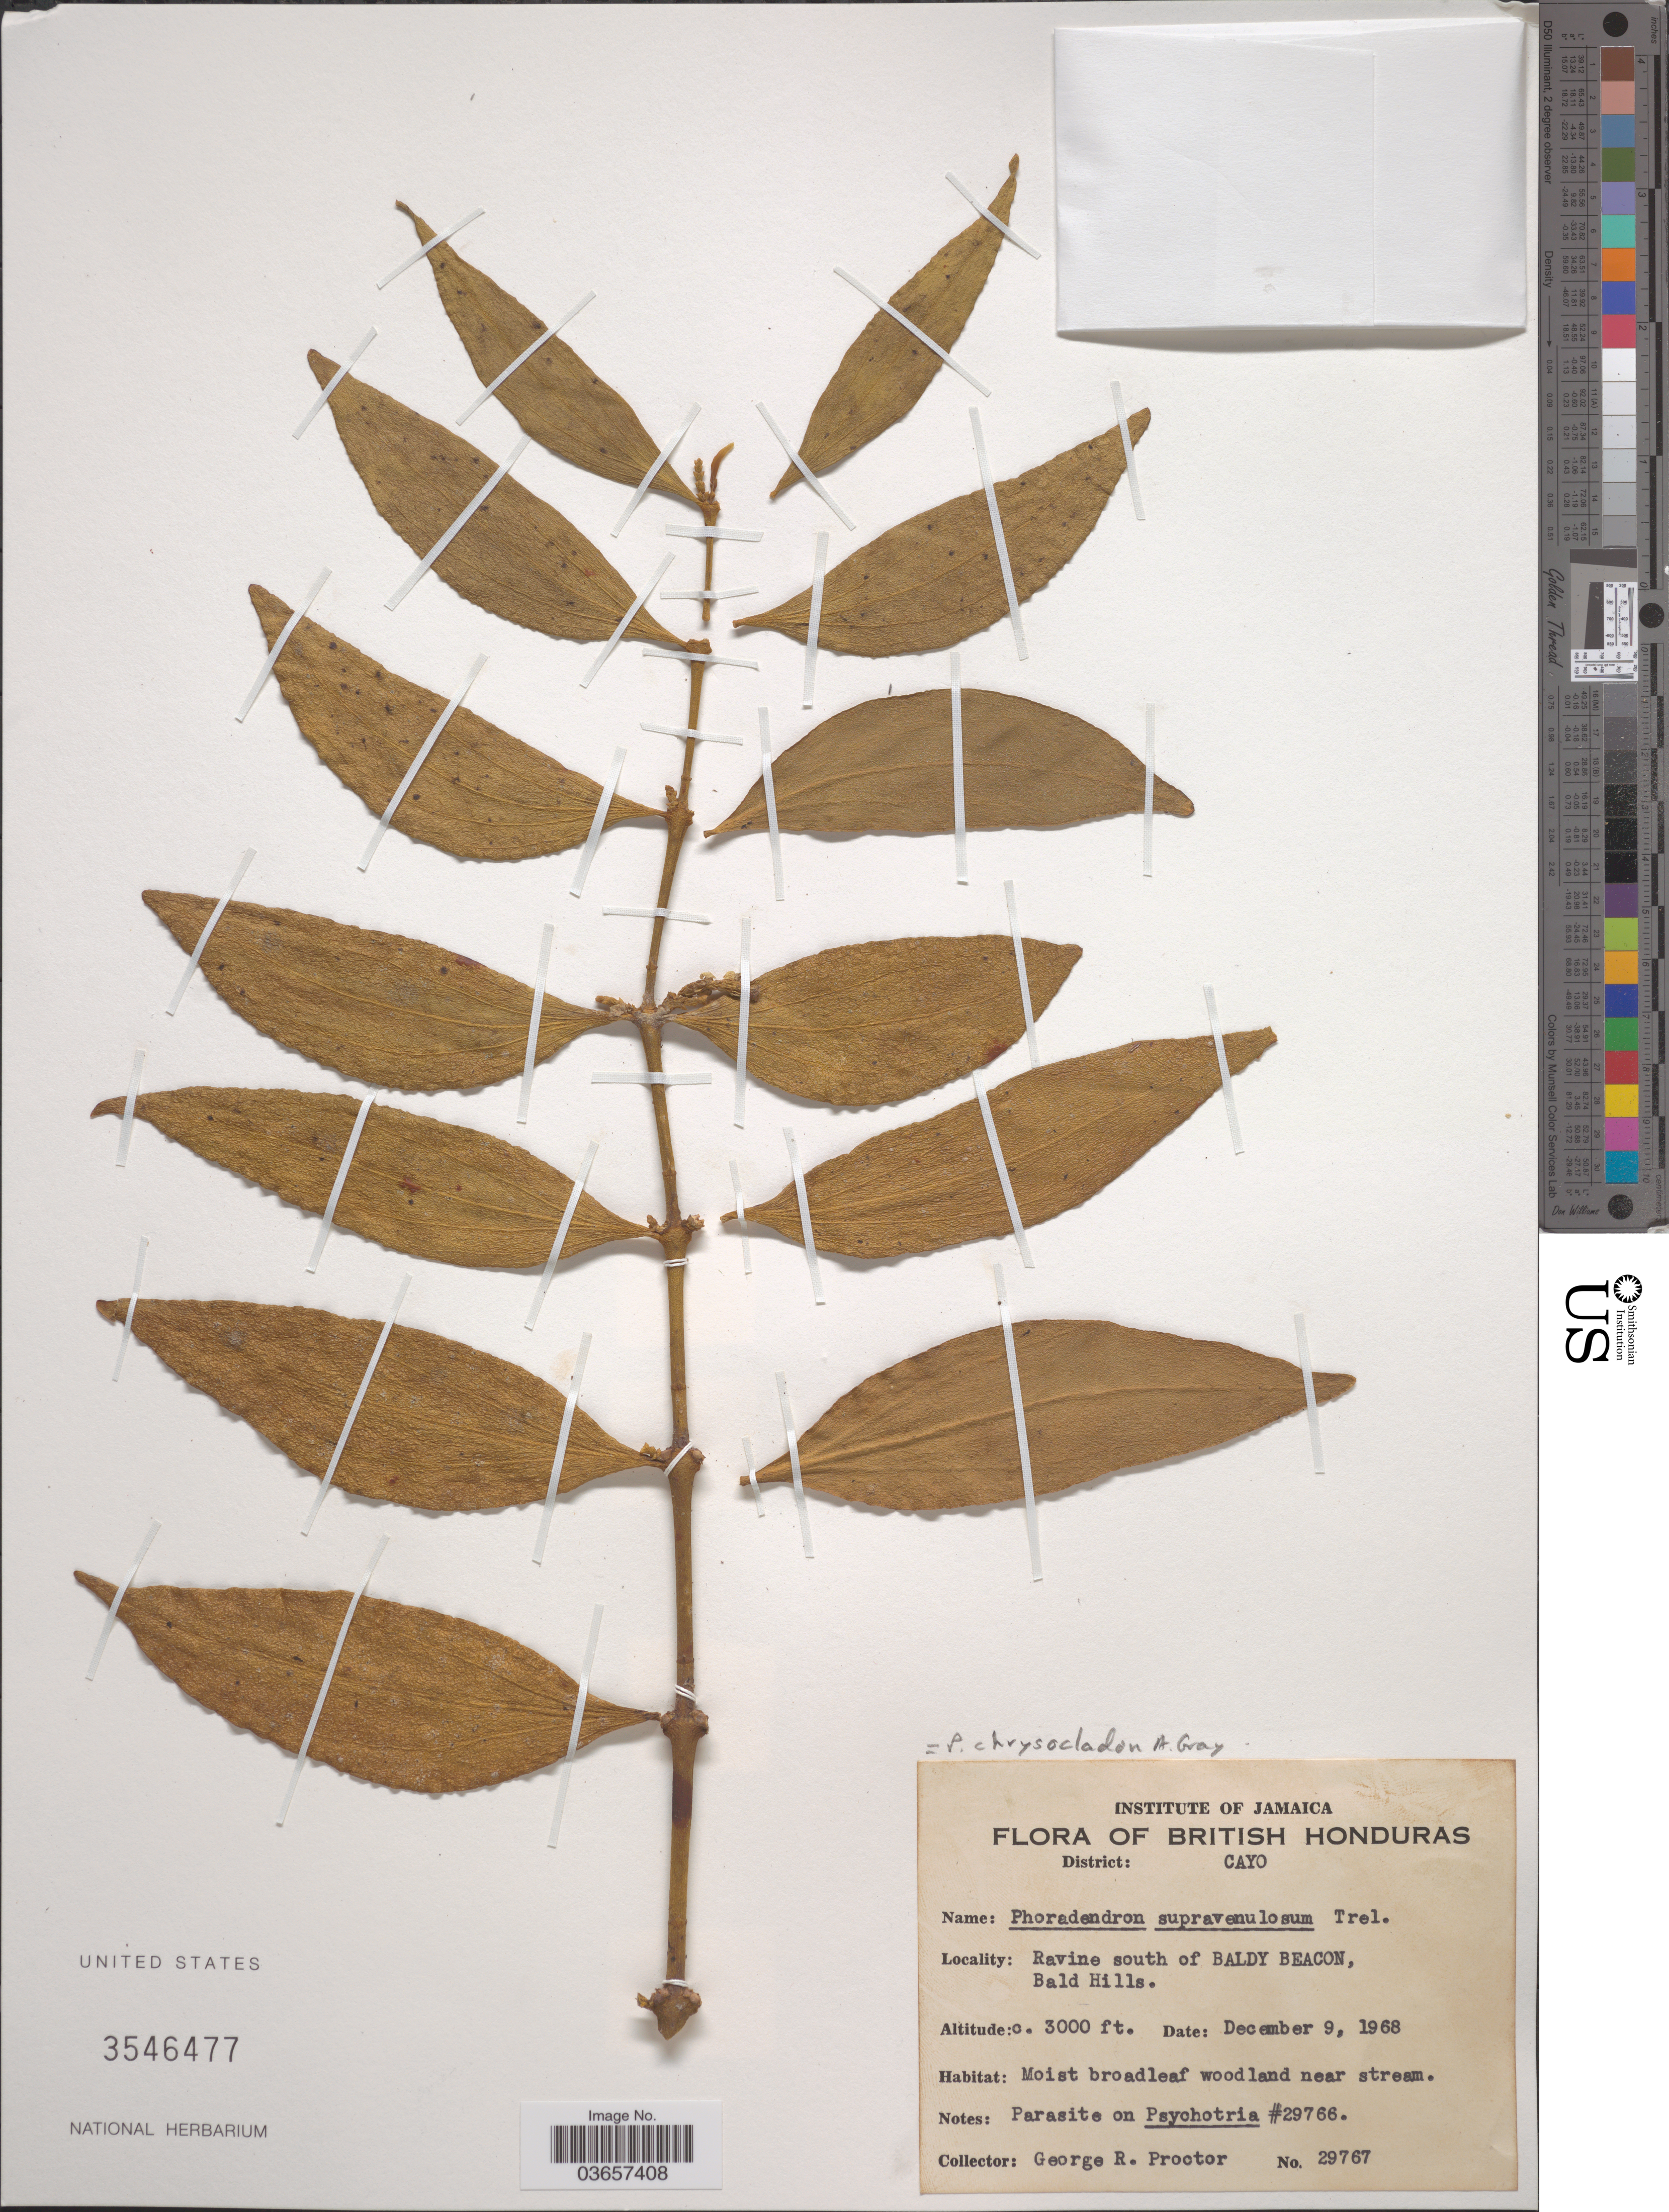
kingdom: Plantae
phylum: Tracheophyta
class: Magnoliopsida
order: Santalales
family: Viscaceae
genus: Phoradendron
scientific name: Phoradendron chrysocladon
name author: A. Gray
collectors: G. Proctor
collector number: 29767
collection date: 1968-12-09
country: Belize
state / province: Cayo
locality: British Honduras. District: Cayo. Ravine south of Baldy Beacon, Bald Hills.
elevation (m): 914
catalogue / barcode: US 3546477